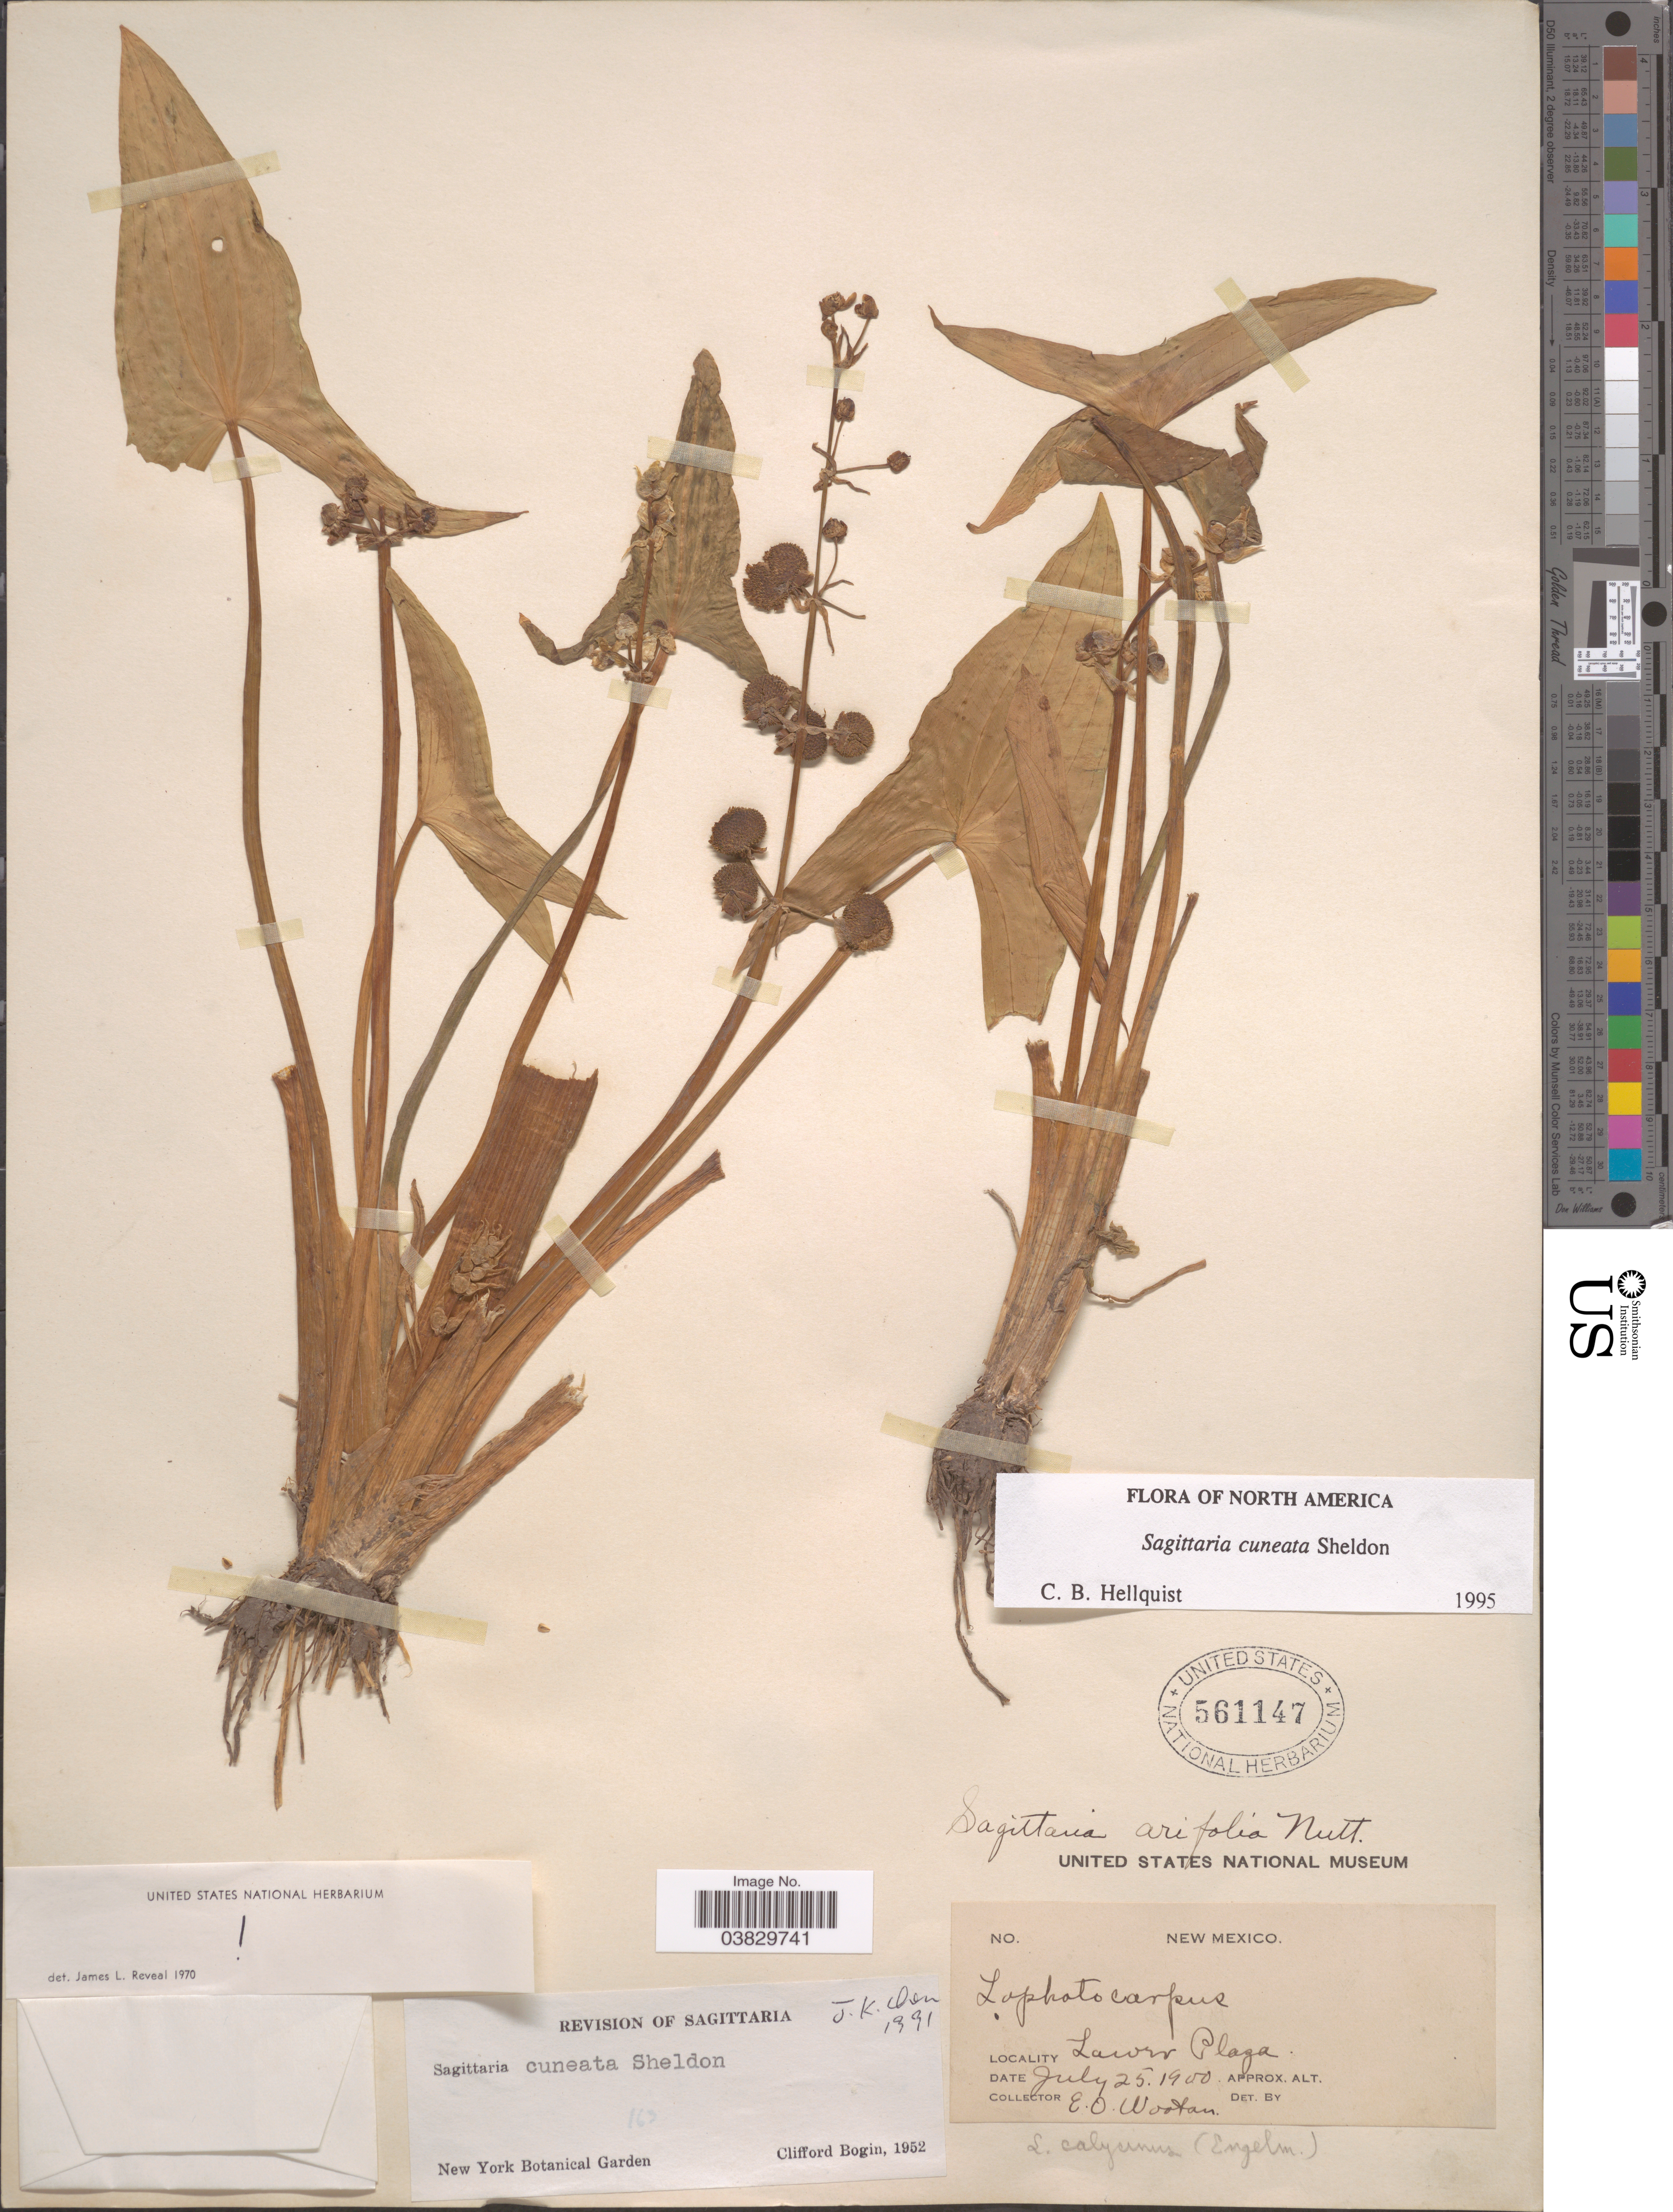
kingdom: Plantae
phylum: Tracheophyta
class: Liliopsida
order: Alismatales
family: Alismataceae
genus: Sagittaria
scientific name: Sagittaria cuneata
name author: E. Sheld.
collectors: E. O. Wooton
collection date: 1900-07-25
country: United States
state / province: New Mexico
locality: Lower Plaza.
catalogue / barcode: US 561147